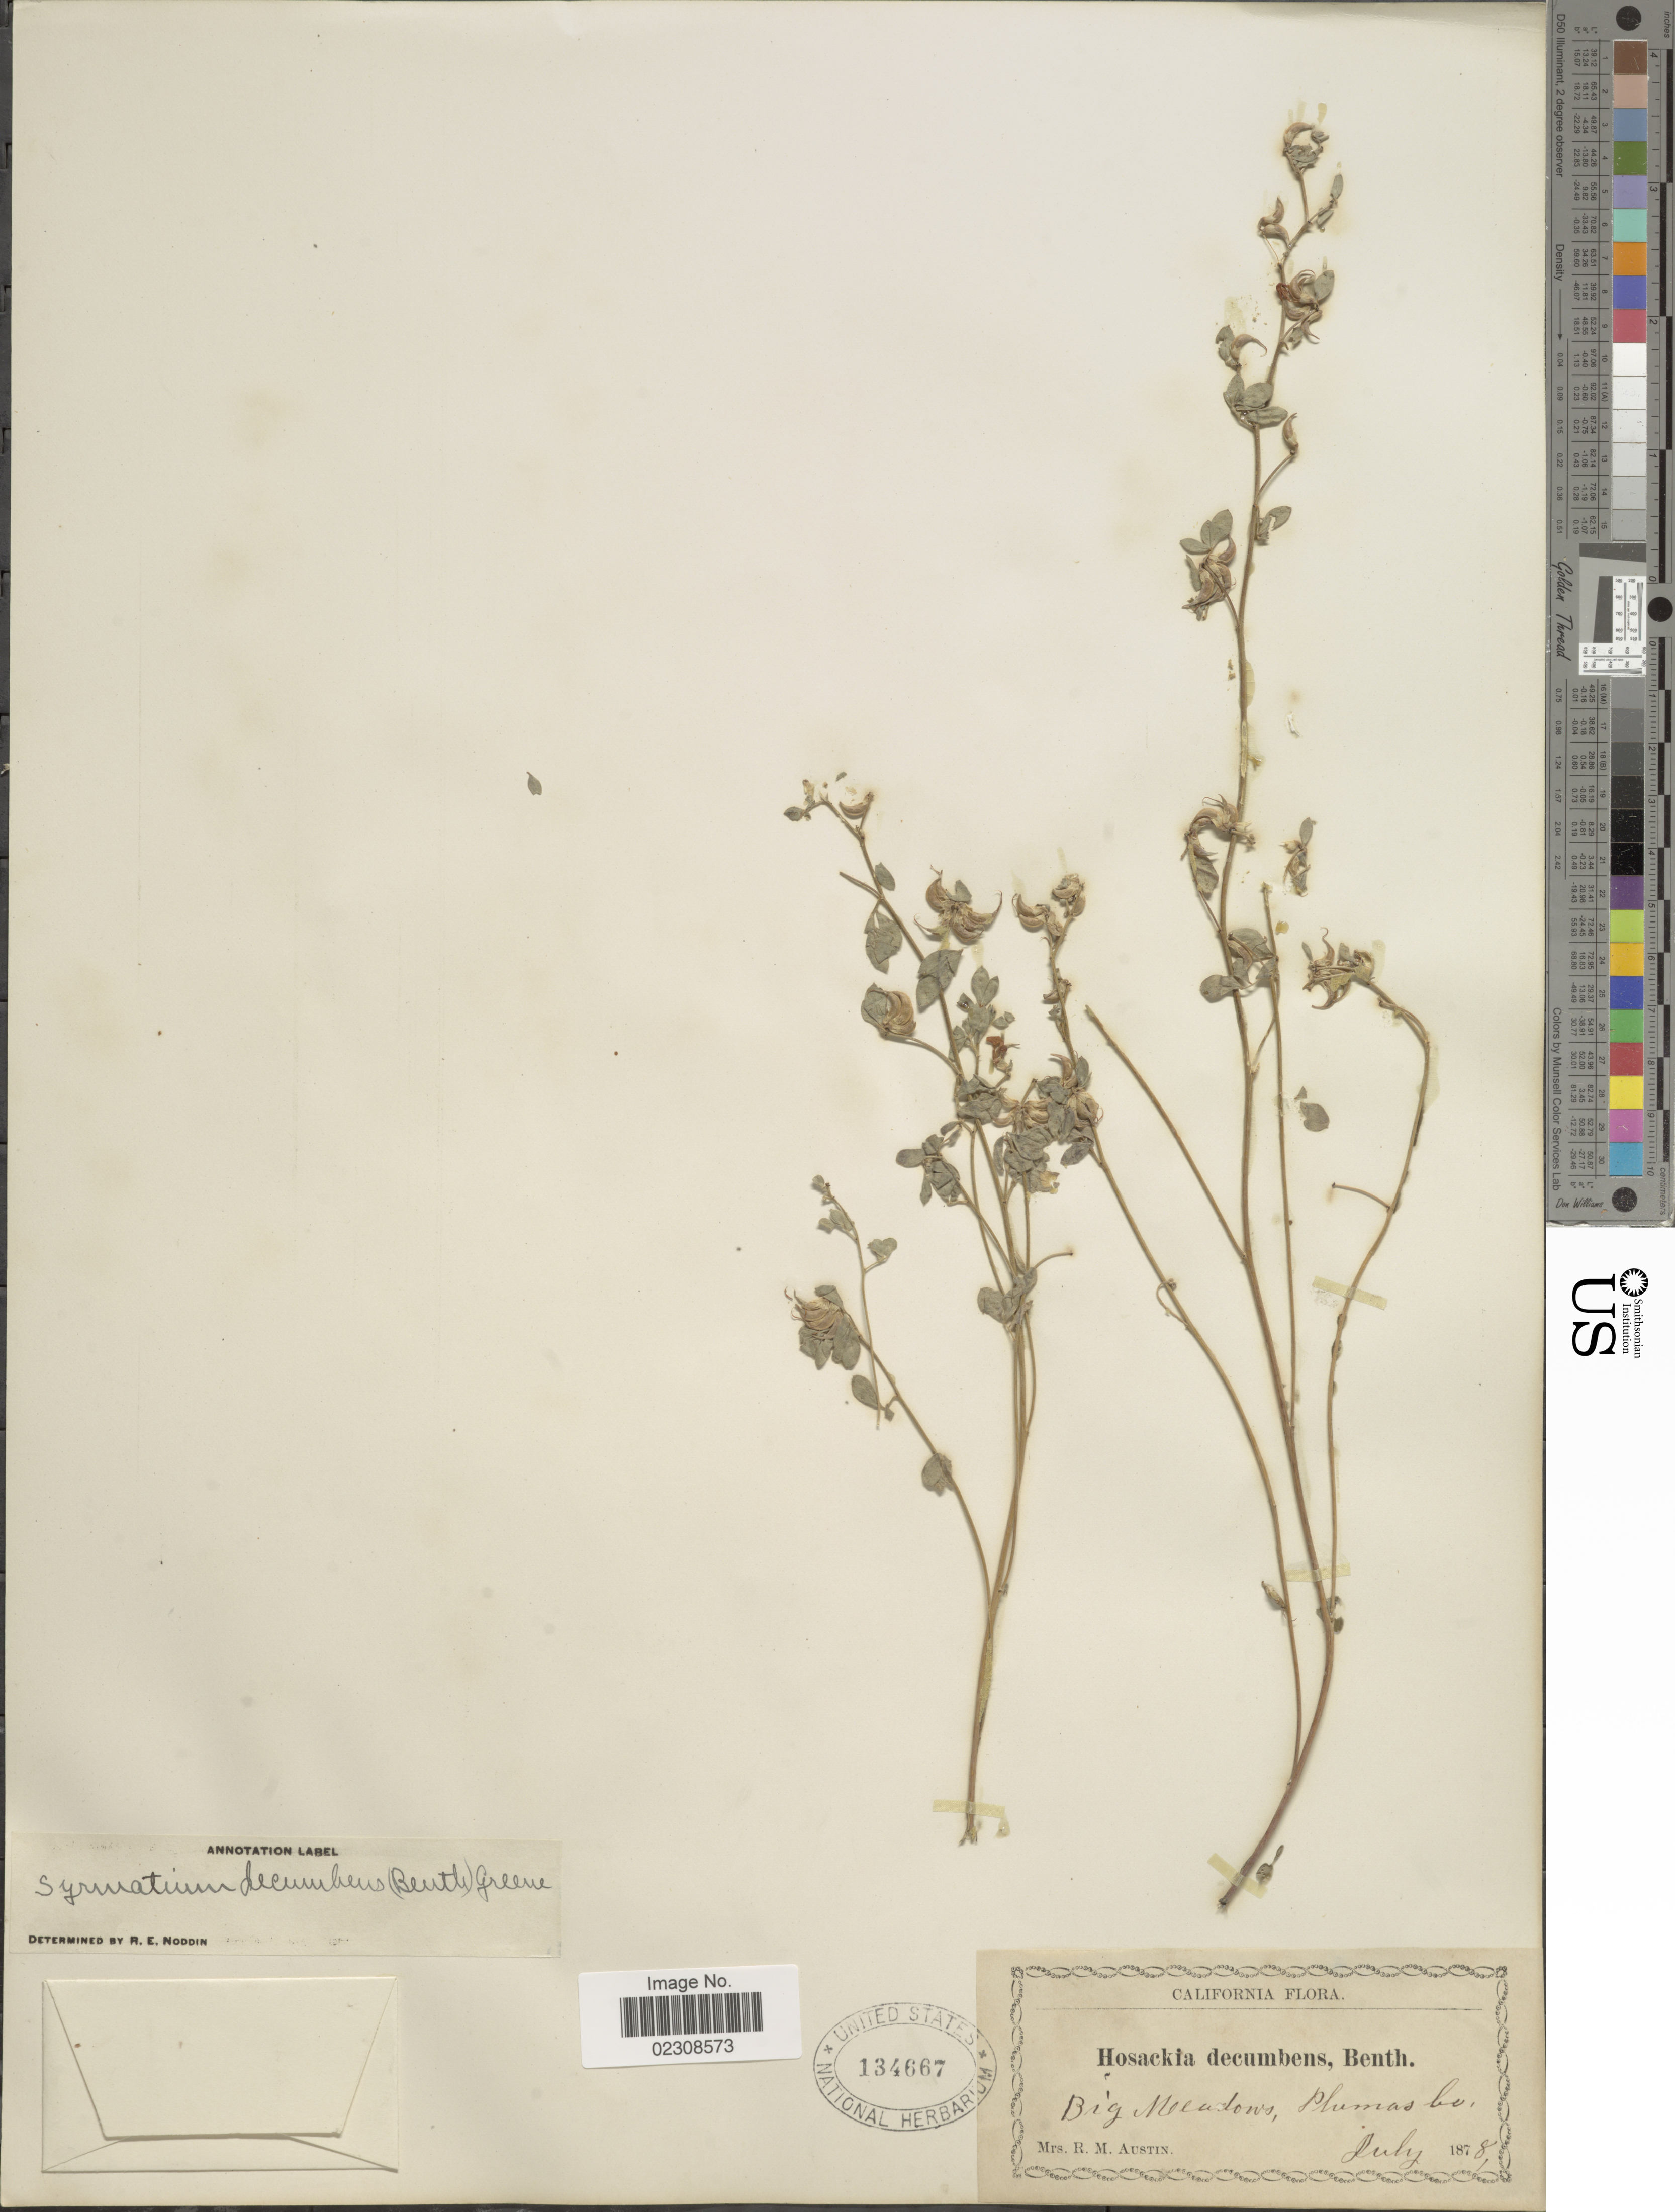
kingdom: Plantae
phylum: Tracheophyta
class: Magnoliopsida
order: Fabales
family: Fabaceae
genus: Syrmatium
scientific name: Syrmatium decumbens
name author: (Benth.) Greene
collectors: R. Austin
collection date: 1878-07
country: United States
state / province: California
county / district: Plumas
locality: Big meadows, Plumas Co.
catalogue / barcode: US 134667